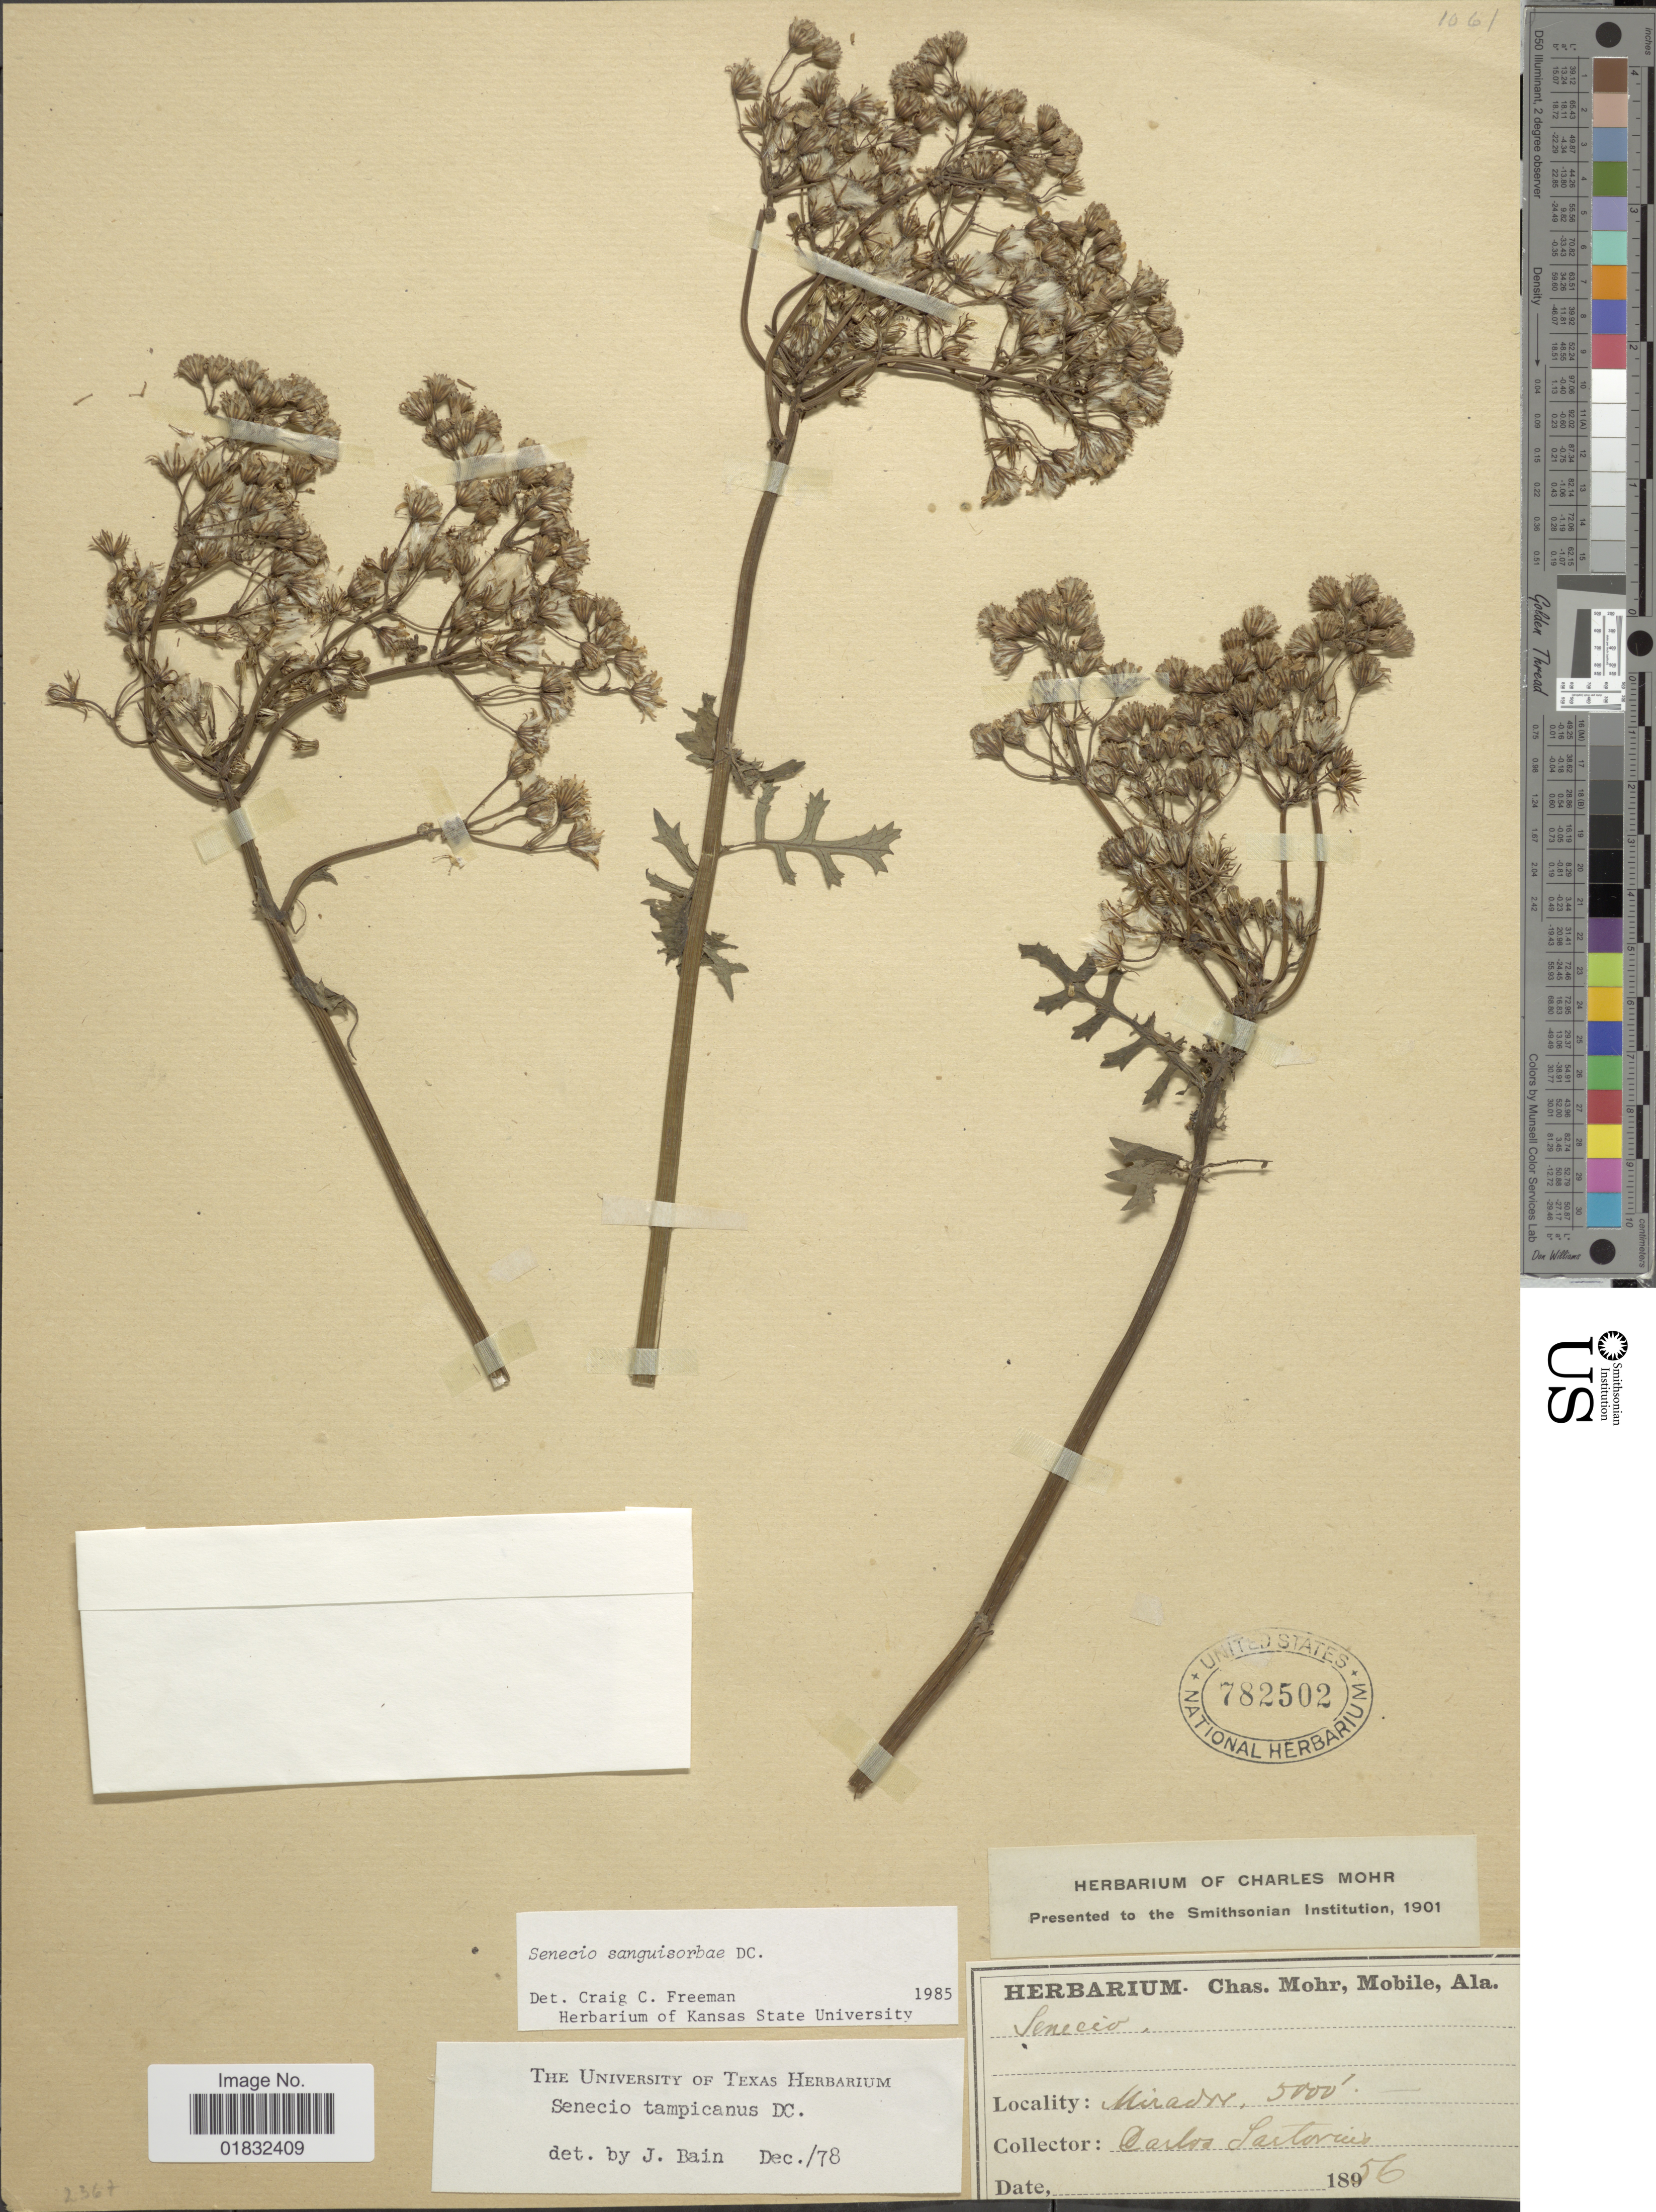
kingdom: Plantae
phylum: Tracheophyta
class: Magnoliopsida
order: Asterales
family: Asteraceae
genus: Packera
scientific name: Packera sanguisorboides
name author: (Rydb.) W.A. Weber & Á. Löve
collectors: C. Sartorius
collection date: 1856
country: Mexico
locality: Mirador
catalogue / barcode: US 782502